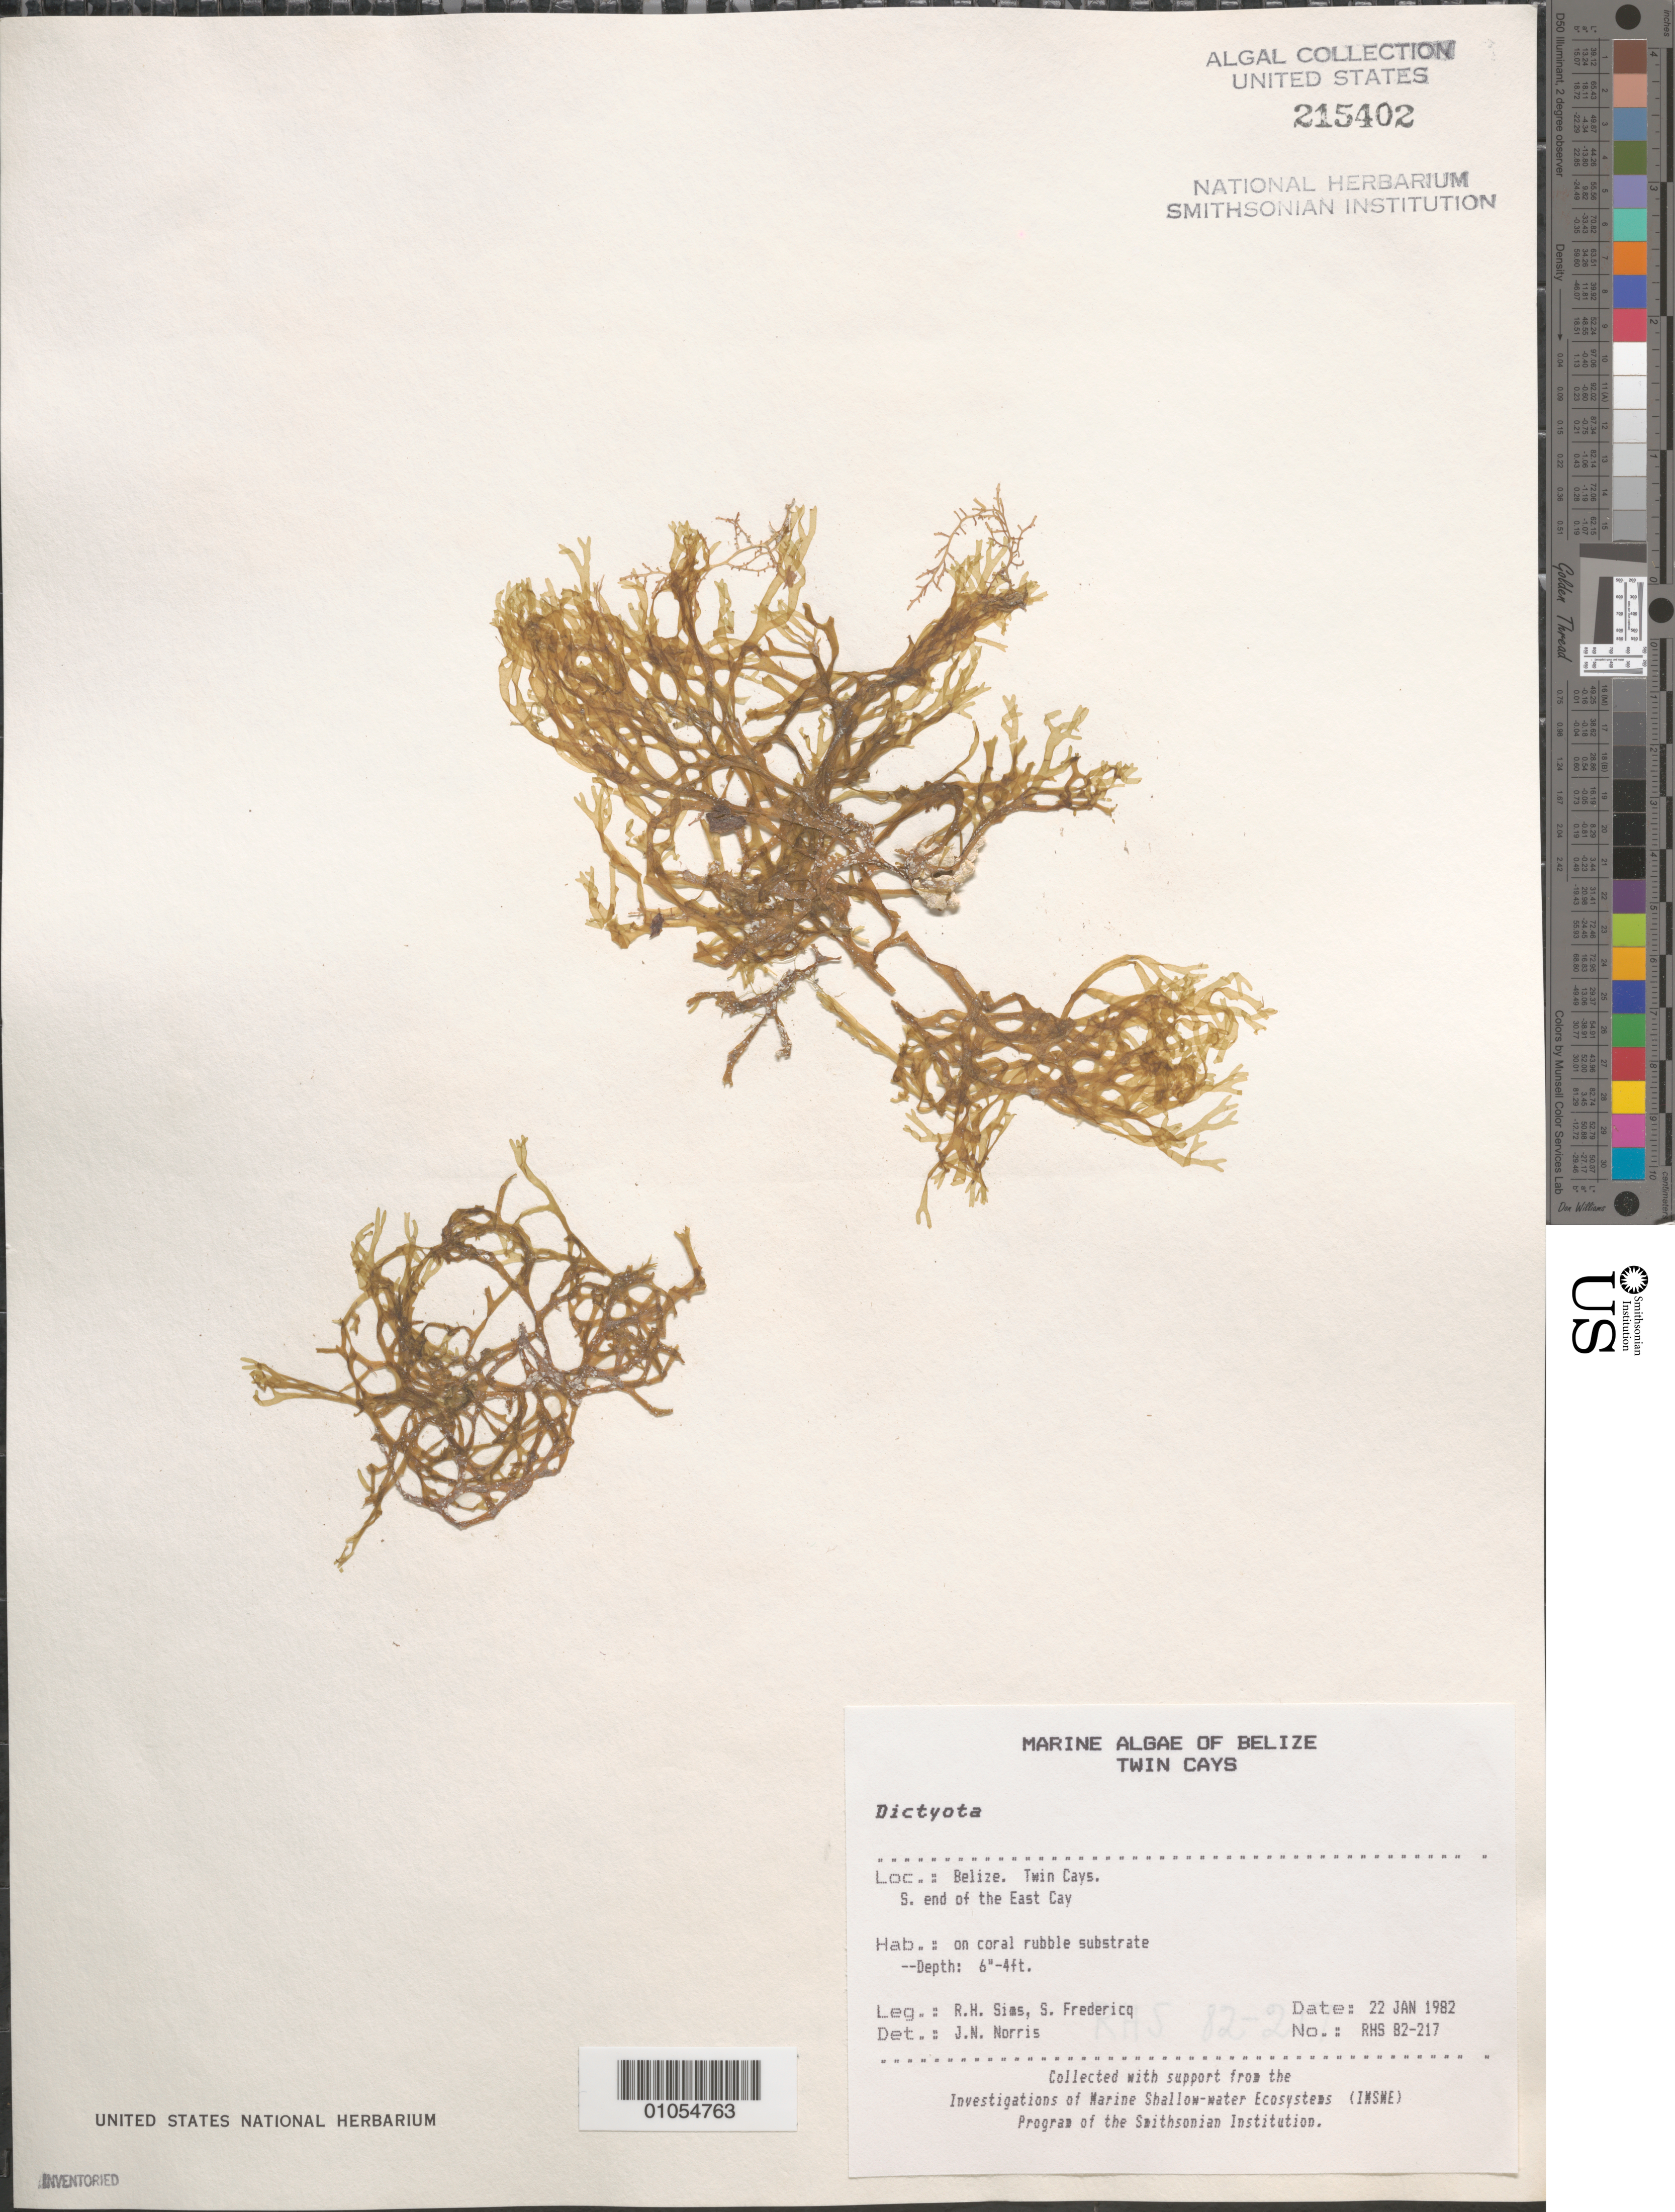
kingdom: Chromista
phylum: Ochrophyta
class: Phaeophyceae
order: Dictyotales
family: Dictyotaceae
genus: Dictyota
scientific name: Dictyota sp.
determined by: Norris, James N.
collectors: R. H. Sims & S. Fredericq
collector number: RHS 82-217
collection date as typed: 22 Jan 1982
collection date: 1982-01-22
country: Belize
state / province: Stann Creek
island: East Cay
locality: South end of the East Cay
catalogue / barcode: US 215402